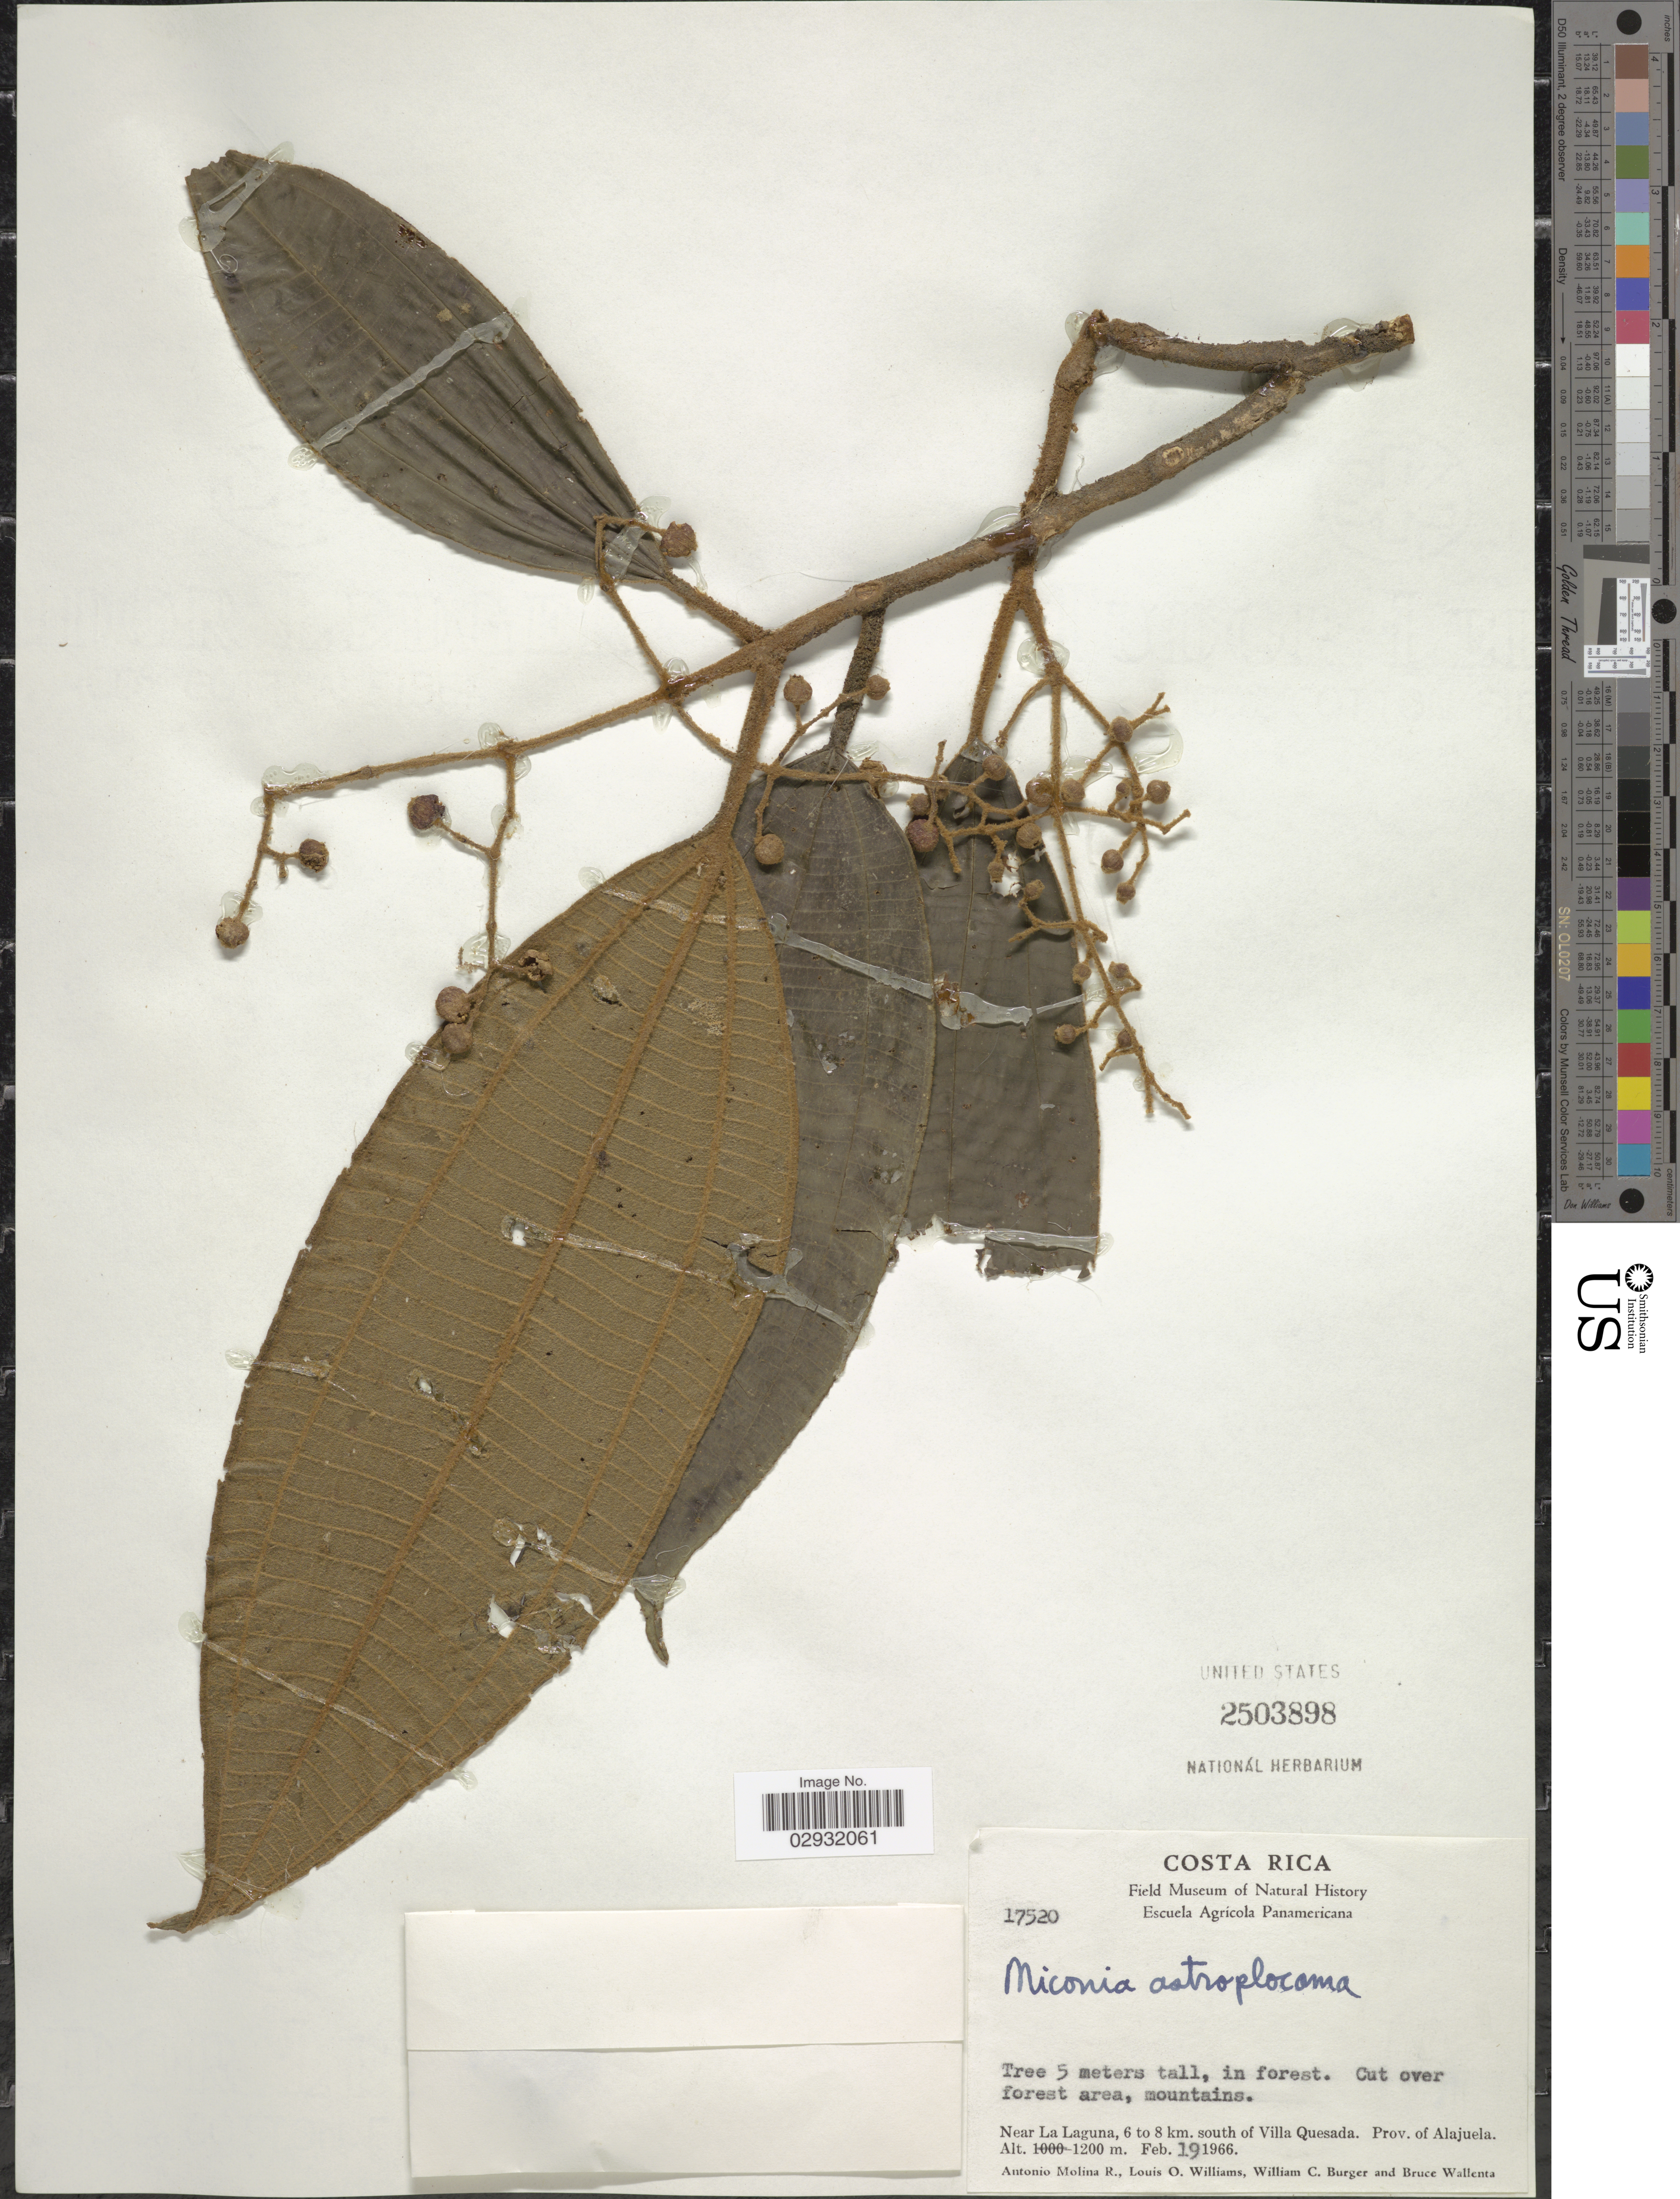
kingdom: Plantae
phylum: Tracheophyta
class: Magnoliopsida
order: Myrtales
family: Melastomataceae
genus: Miconia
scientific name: Miconia astroplocama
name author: Donn. Sm.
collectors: A. Molina R., L. O. Williams, W. Burger & B. Wallenta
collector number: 17520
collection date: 1966-02-19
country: Costa Rica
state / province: Alajuela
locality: Near La Laguna, 6 to 8 km. south of Villa Quesada.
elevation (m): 1200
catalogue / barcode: US 2503898